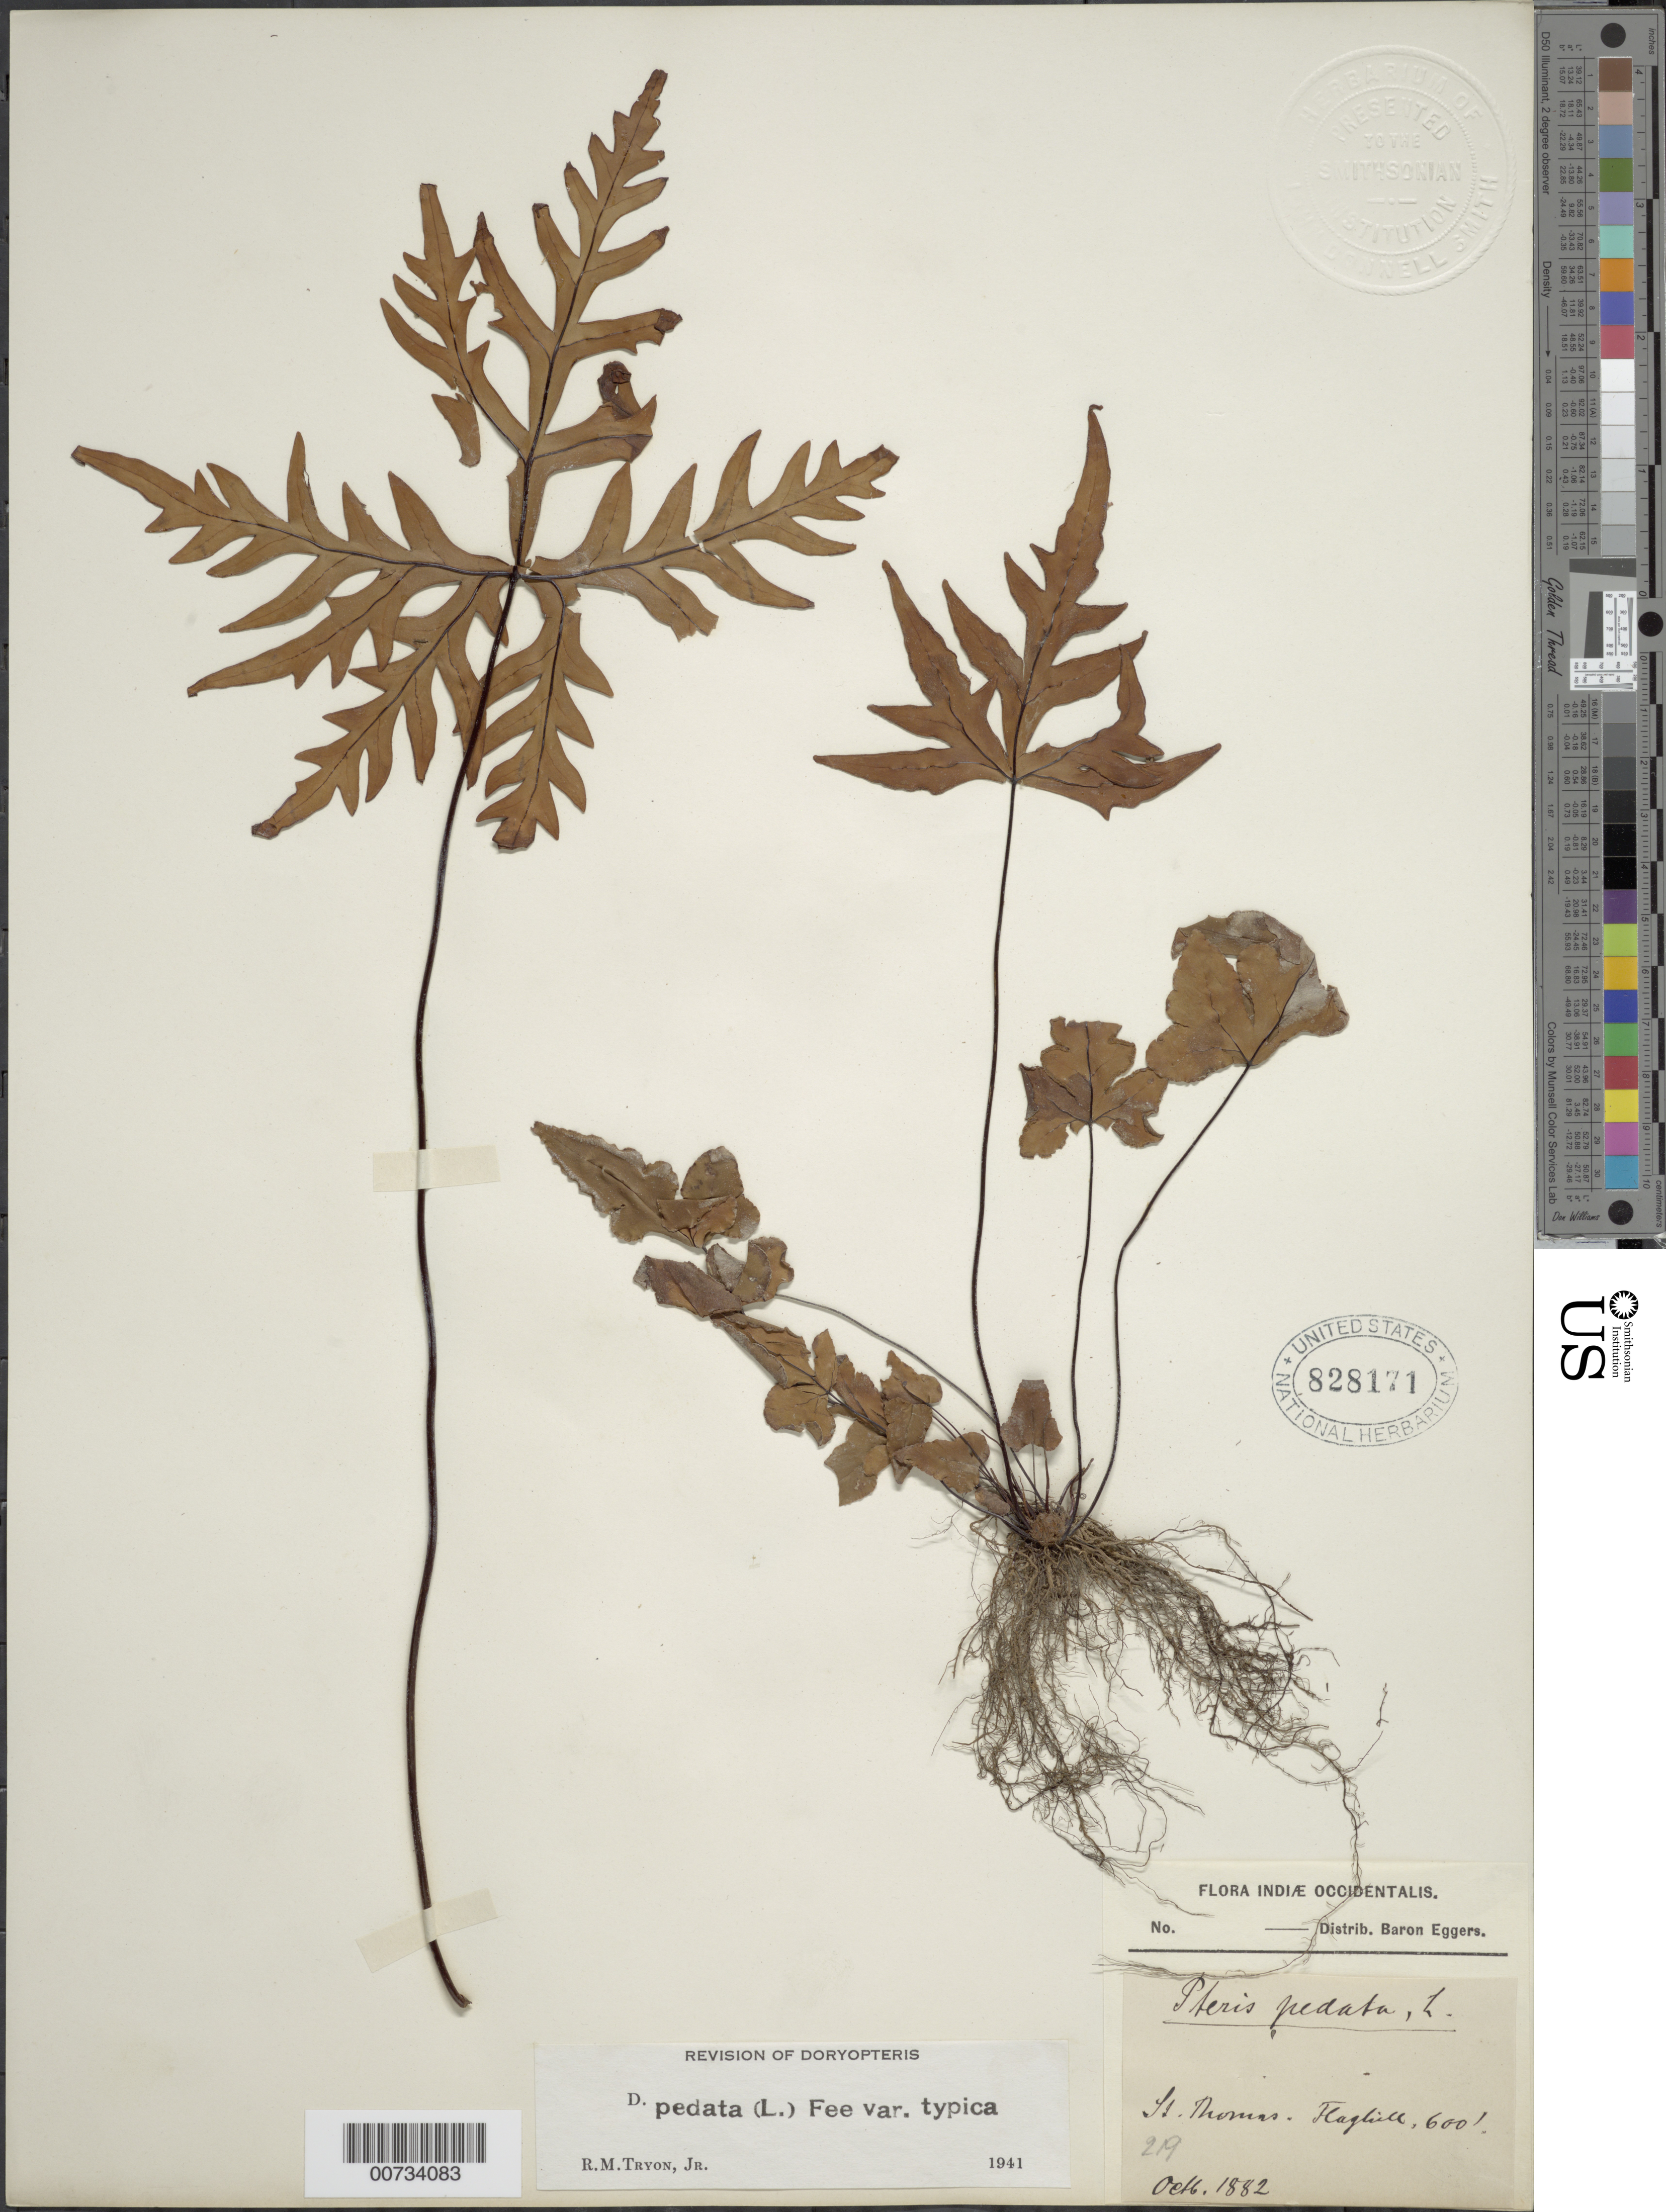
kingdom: Plantae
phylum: Tracheophyta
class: Polypodiopsida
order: Polypodiales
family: Pteridaceae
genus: Doryopteris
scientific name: Doryopteris pedata var. typica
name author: (L.) Fée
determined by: Tryon, Rolla M., Jr.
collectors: H. F. A. von Eggers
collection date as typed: Oct 1882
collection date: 1882-10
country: U.S. Virgin Islands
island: St. Thomas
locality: Flaghill, St. Thomas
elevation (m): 183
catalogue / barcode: US 828171